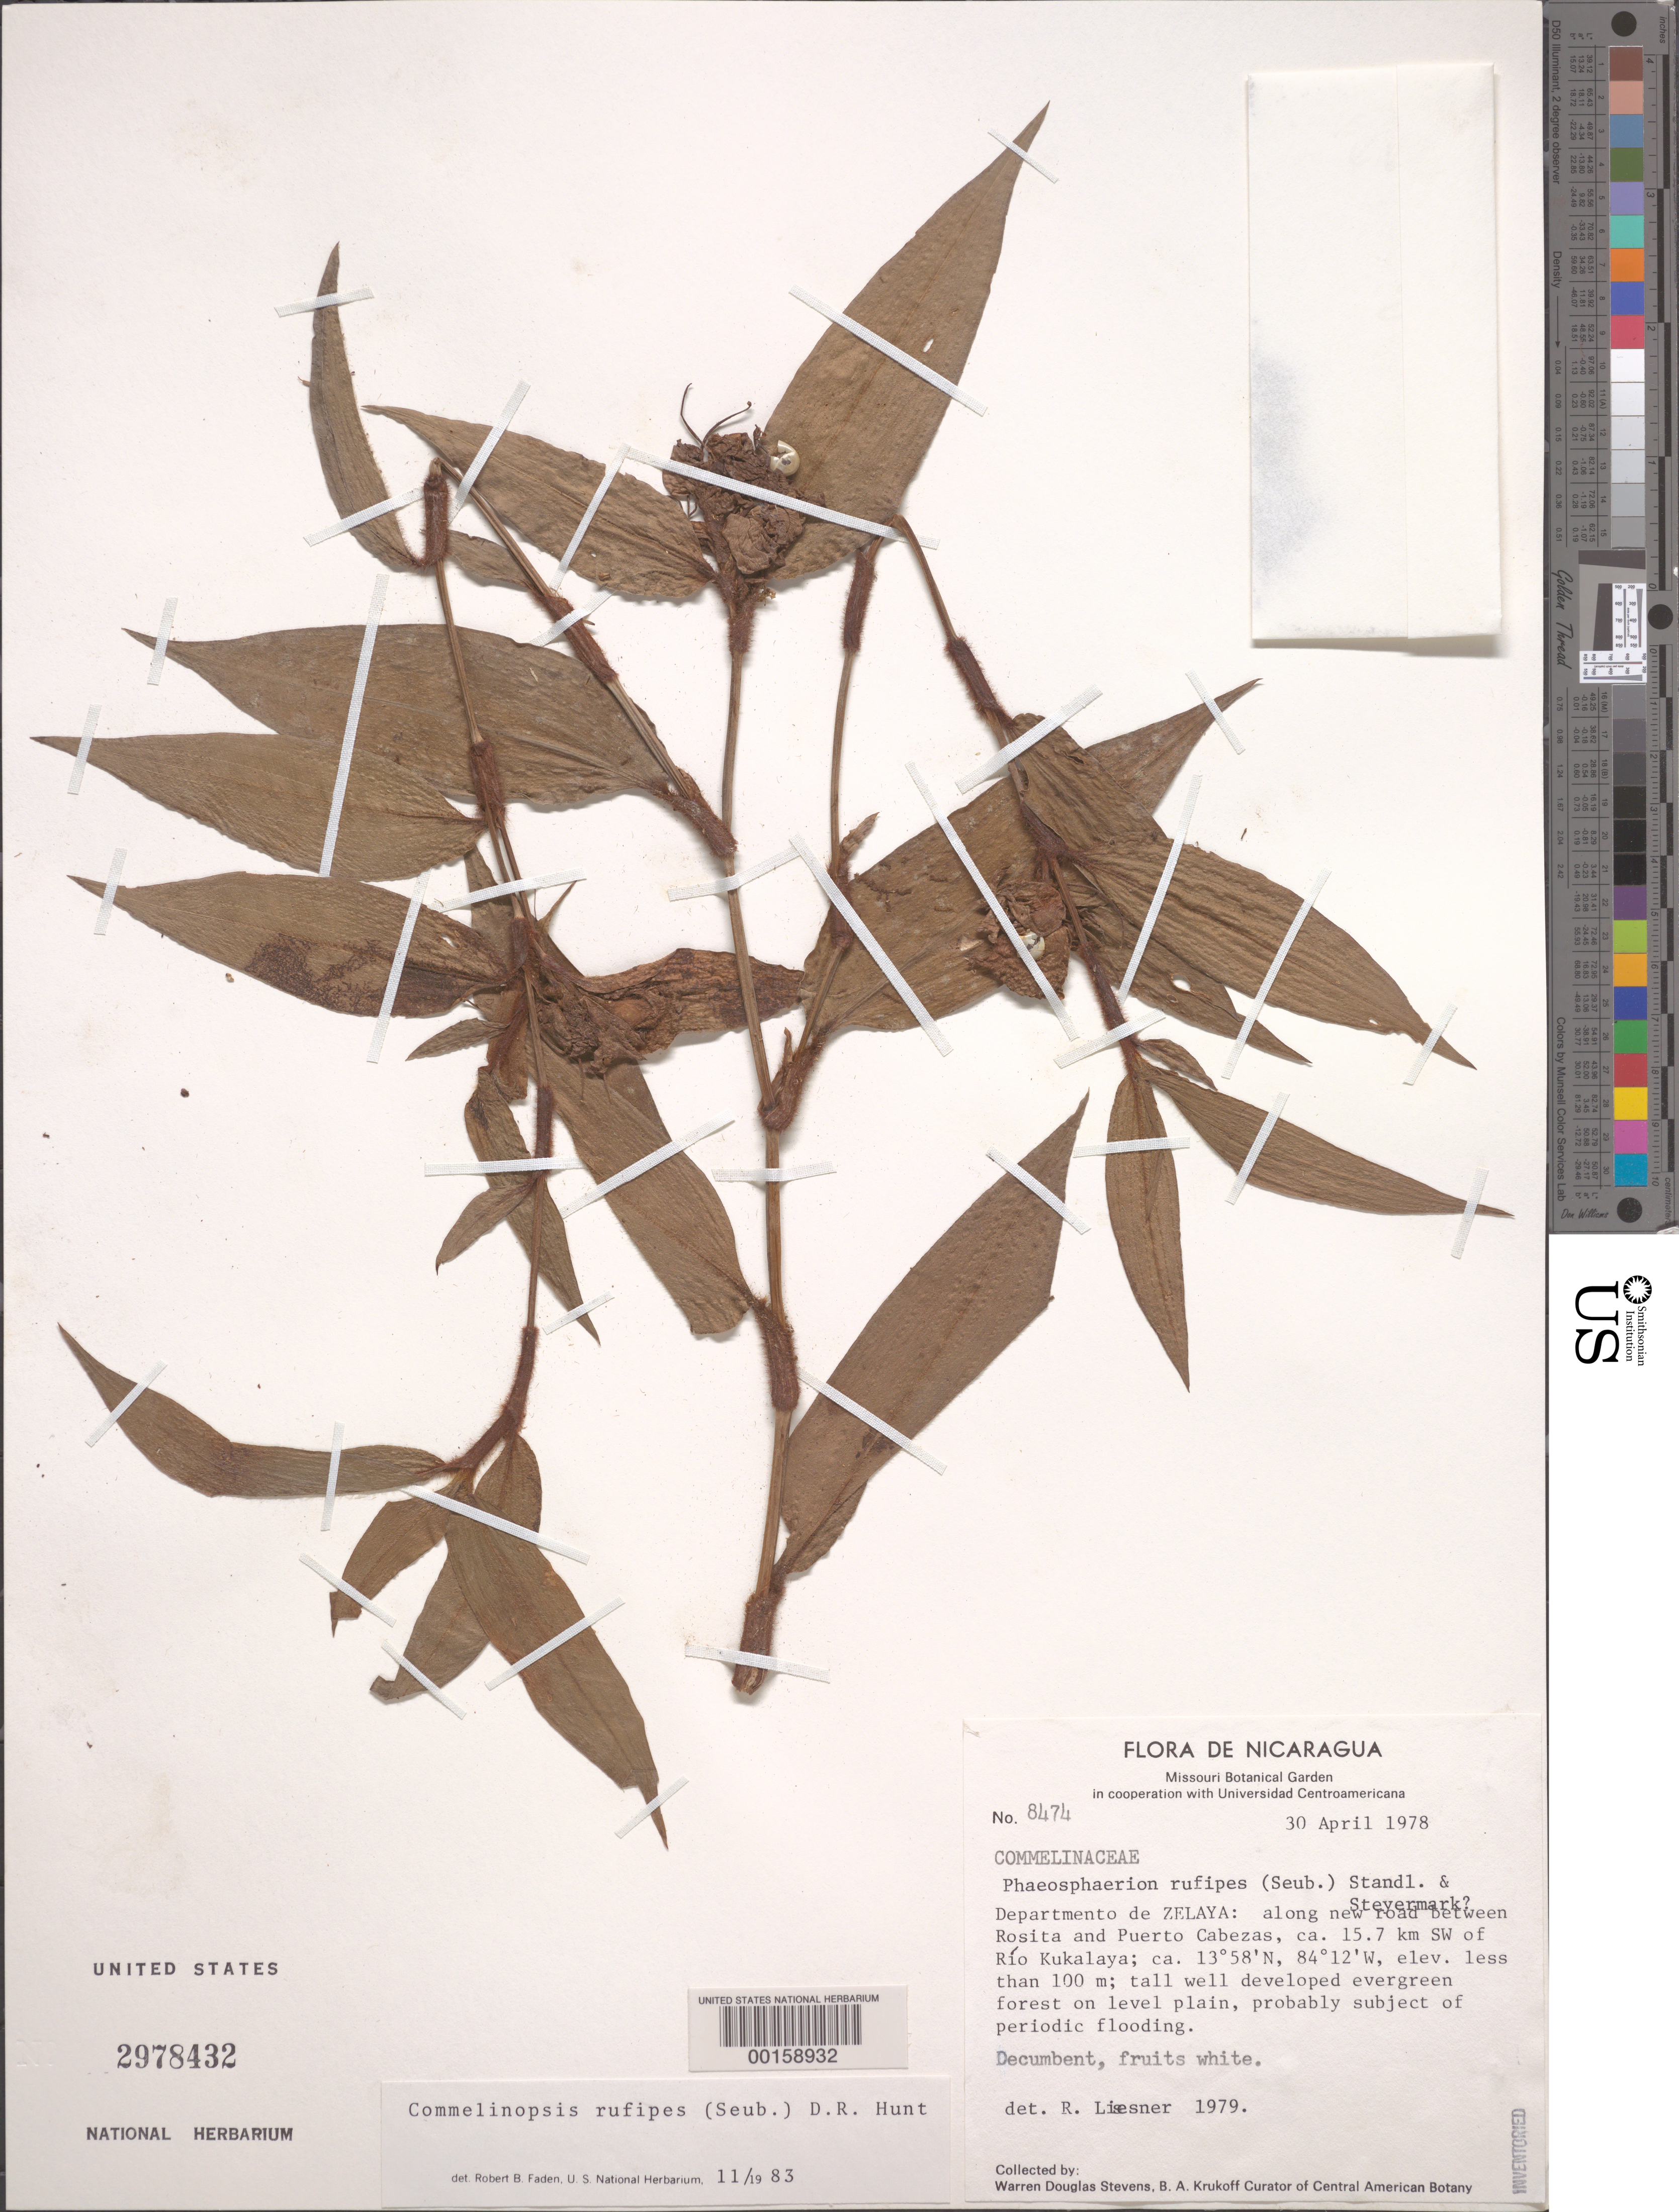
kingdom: Plantae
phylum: Tracheophyta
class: Liliopsida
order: Commelinales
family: Commelinaceae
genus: Commelina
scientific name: Commelina rufipes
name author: Seub.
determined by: Faden, Robert B., (US), Smithsonian Institution - National Museum of Natural History (UNITED STATES)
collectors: W. D. Stevens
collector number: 8474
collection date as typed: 30 Apr 1978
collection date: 1978-04-30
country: Nicaragua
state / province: Atlántico Norte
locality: Between rosita and puerto cabezas, sw of rio kukalaya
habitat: Tall evergreen forest on level plain subject to flooding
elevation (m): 1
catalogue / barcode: US 2978432